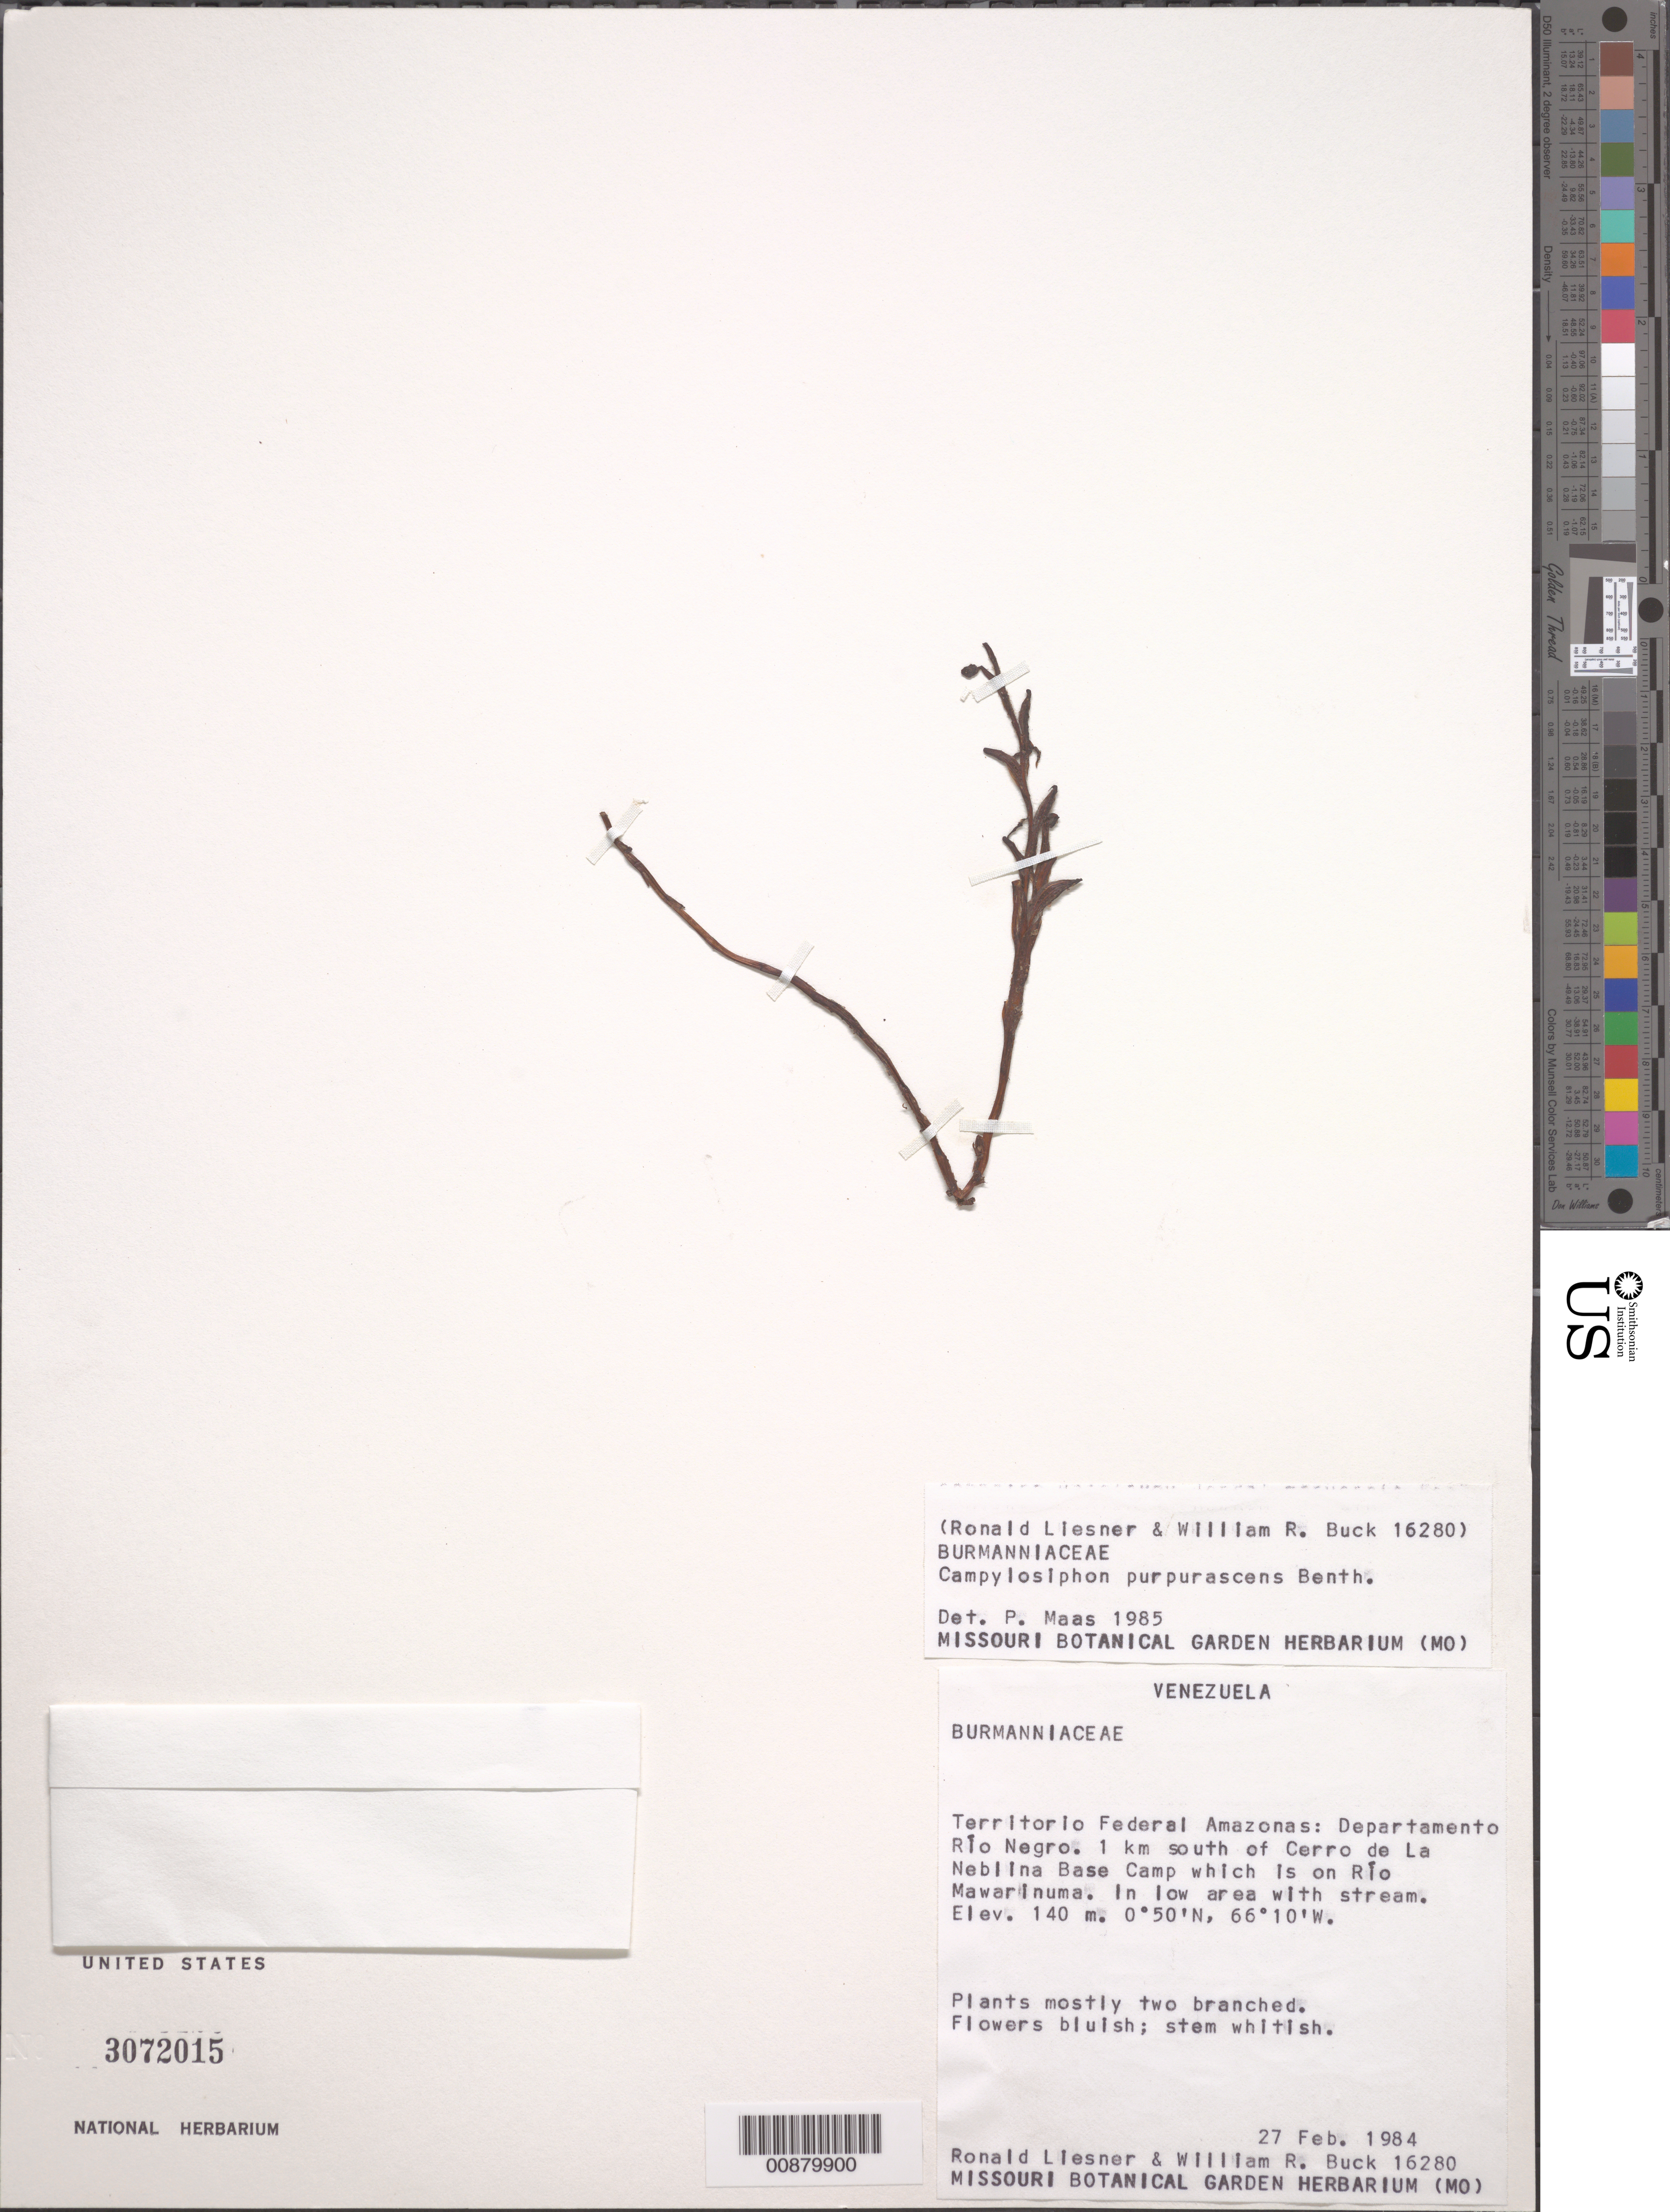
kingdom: Plantae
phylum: Tracheophyta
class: Liliopsida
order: Dioscoreales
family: Burmanniaceae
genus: Campylosiphon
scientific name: Campylosiphon purpurascens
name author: Benth.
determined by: Maas, Paul J. M.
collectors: R. L. Liesner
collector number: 16280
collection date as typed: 27-Feb-84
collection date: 1984-02-27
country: Venezuela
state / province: Amazonas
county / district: Río Negro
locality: Río Mawarinuma, 1 km S of Cerro de La Neblina Base Camp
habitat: Low area with streams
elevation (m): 140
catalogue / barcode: US 3072015